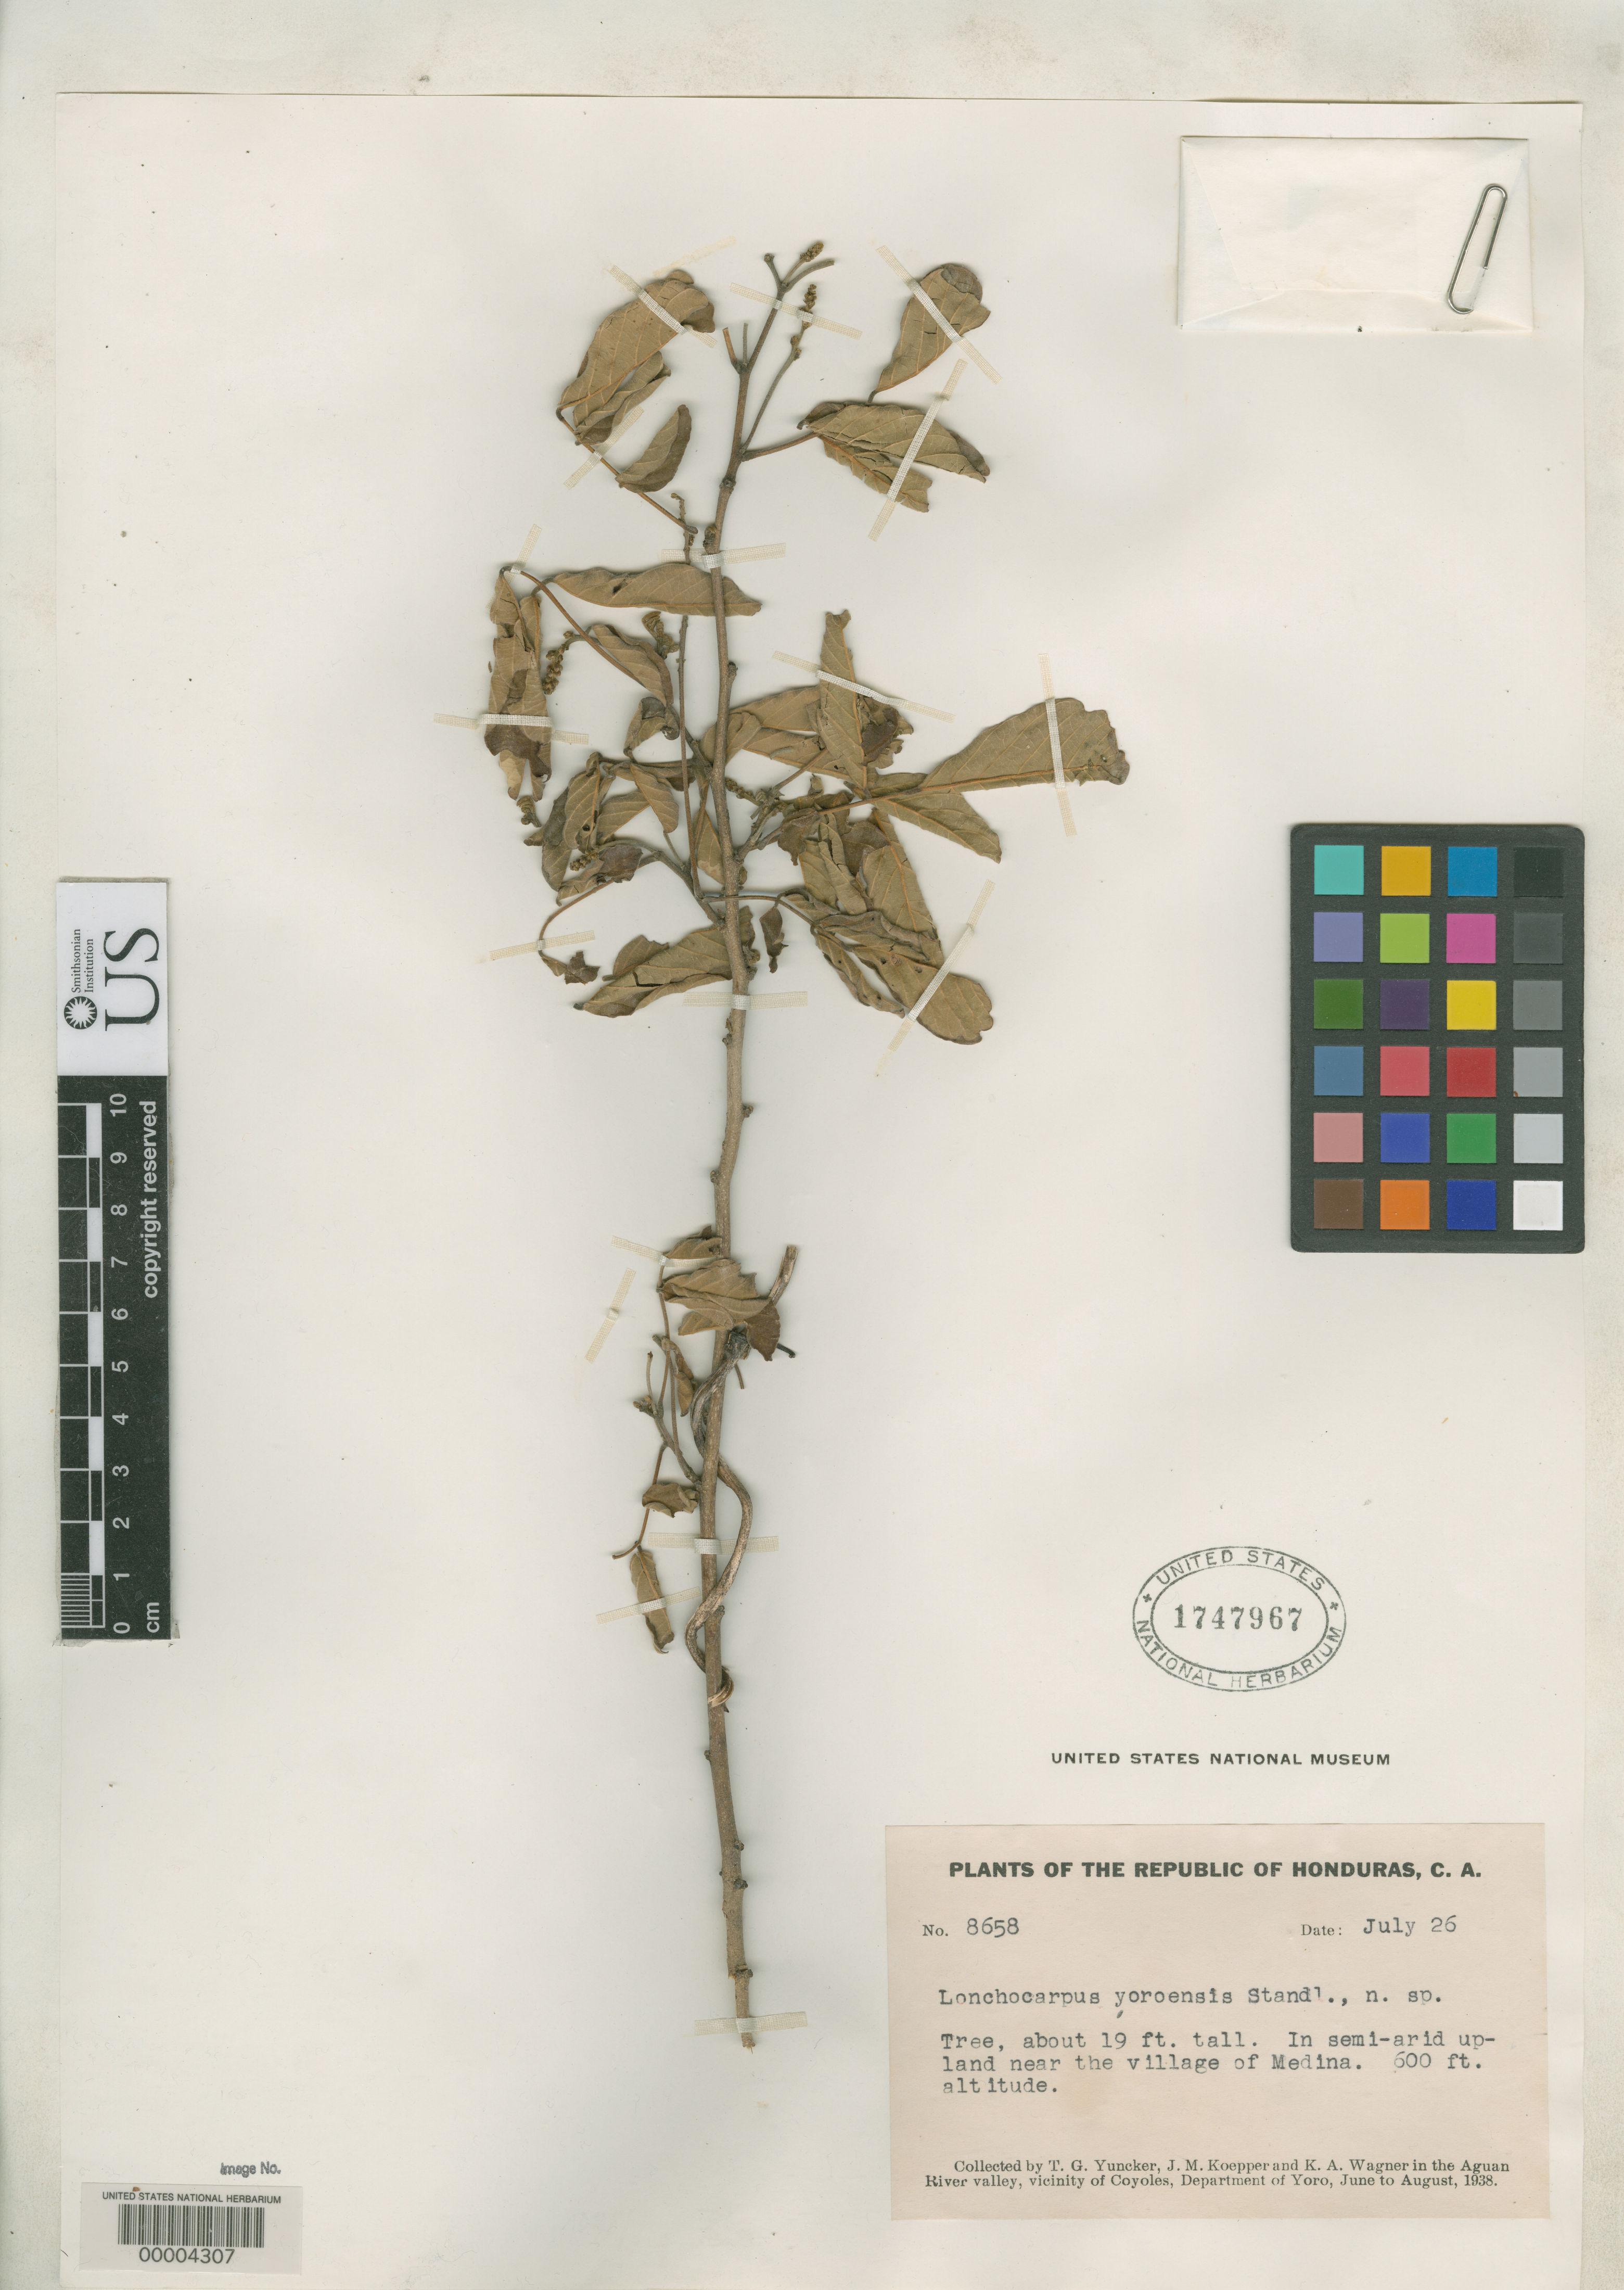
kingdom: Plantae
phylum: Tracheophyta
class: Magnoliopsida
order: Fabales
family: Fabaceae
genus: Lonchocarpus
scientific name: Lonchocarpus yoroensis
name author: Standl. in Yunck.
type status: Isotype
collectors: T. G. Yuncker, J. M. Koepper & K. A. Wagner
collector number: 8658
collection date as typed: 26 Jul 1938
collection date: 1938-07-26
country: Honduras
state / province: Yoro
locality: Near Medina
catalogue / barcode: US 1747967